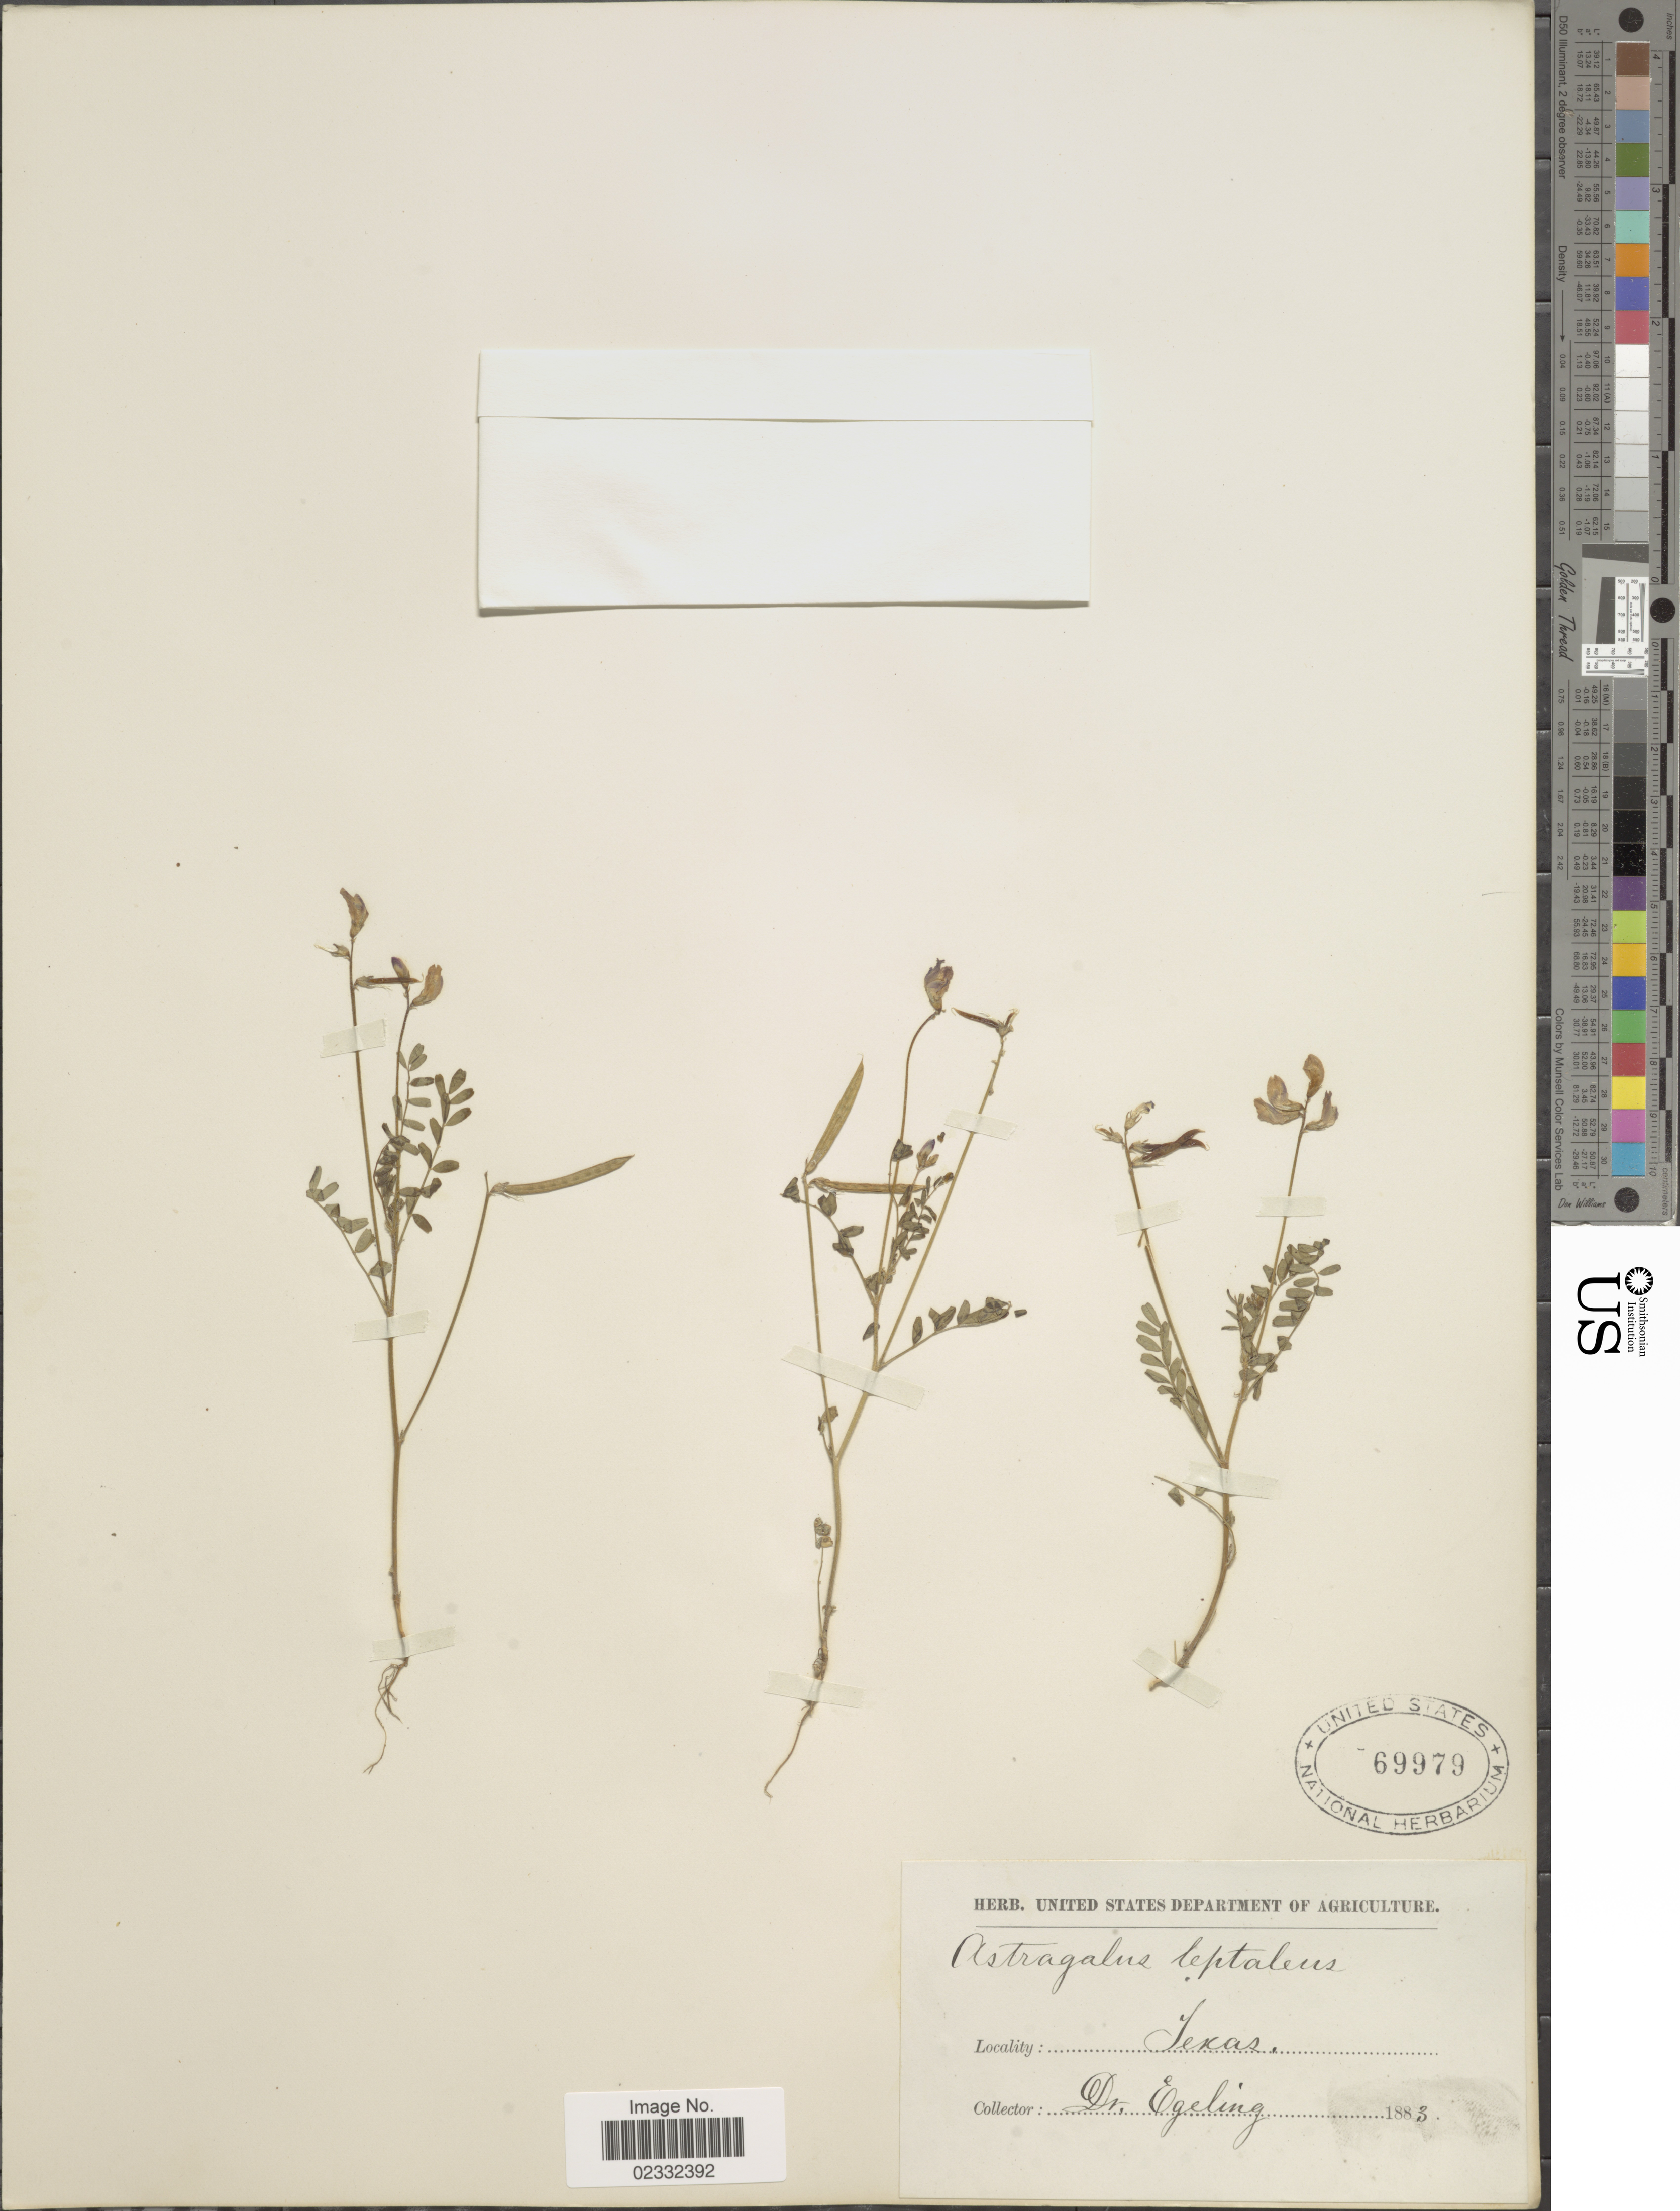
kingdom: Plantae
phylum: Tracheophyta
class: Magnoliopsida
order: Fabales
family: Fabaceae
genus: Astragalus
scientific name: Astragalus leptocarpus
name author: Torr. & A. Gray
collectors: Egeling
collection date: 1883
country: United States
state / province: Texas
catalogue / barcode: US 69979